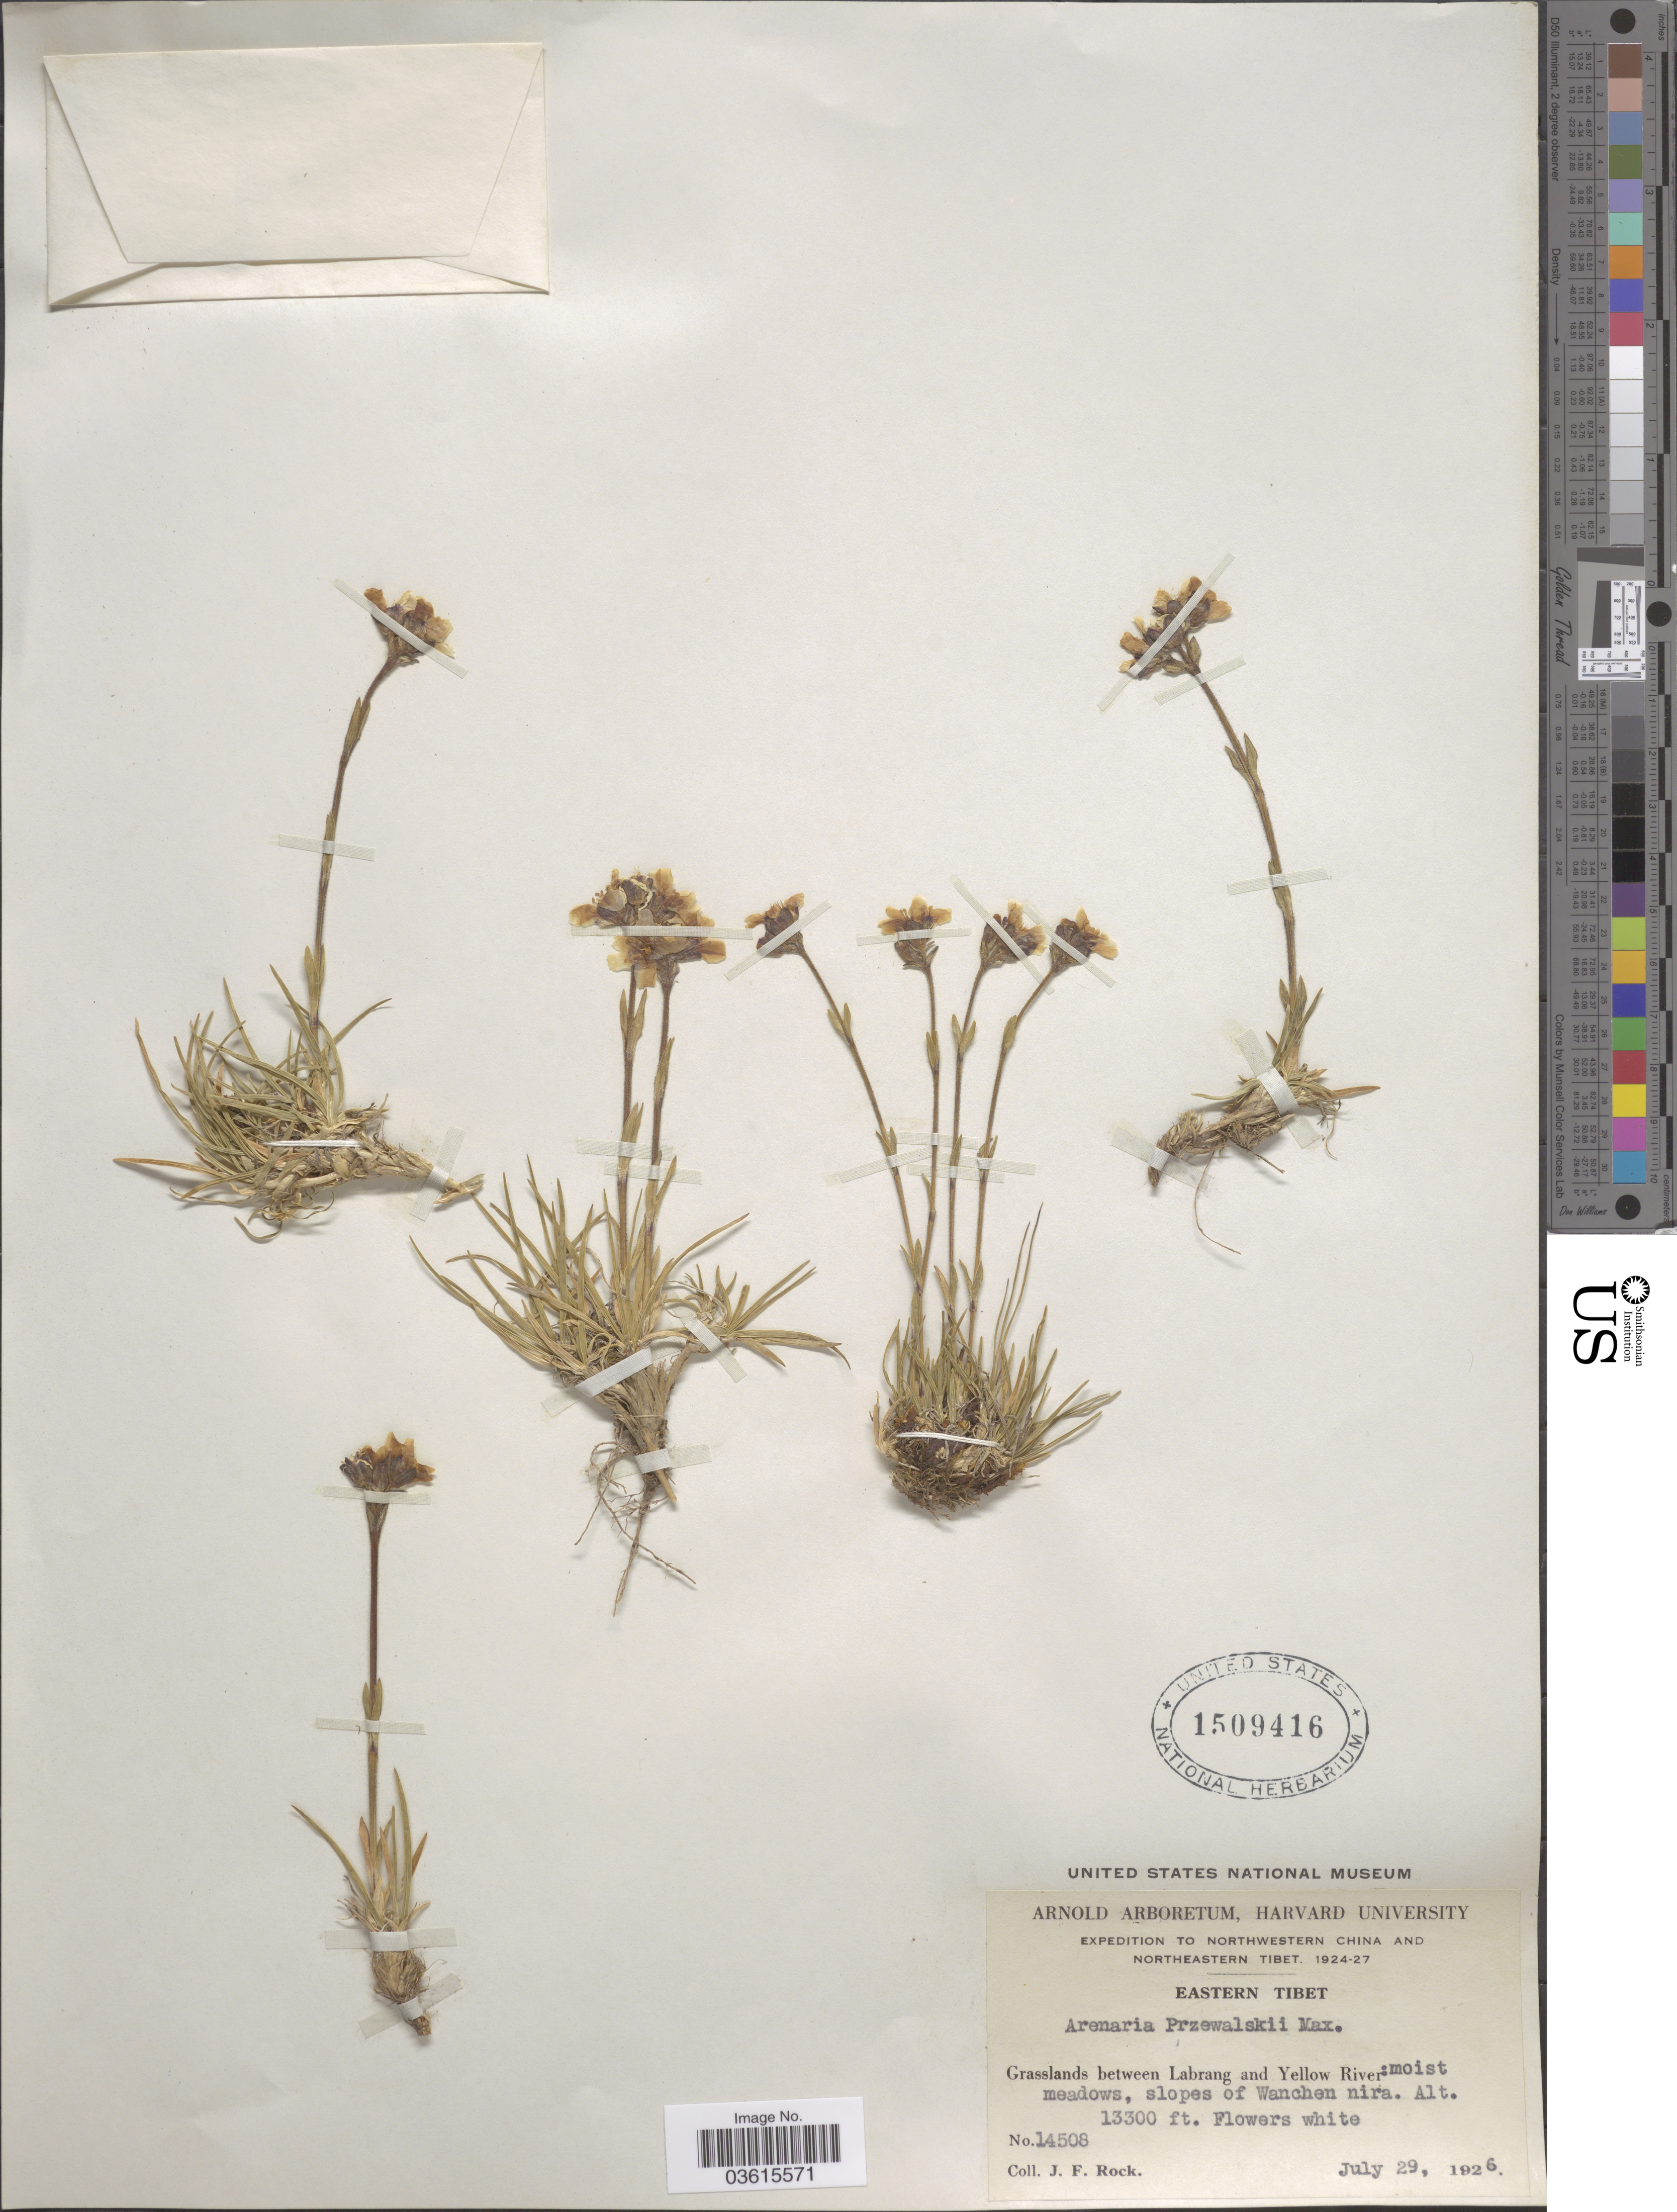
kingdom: Plantae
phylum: Tracheophyta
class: Magnoliopsida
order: Caryophyllales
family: Caryophyllaceae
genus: Arenaria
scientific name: Arenaria przewalskii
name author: Maxim.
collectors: J. Rock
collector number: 14508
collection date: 1926-07-29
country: China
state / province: Xizang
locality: Northwestern China and northeastern Tibet. Grasslands between Labrang and Yellow River: moist meadows, slopes of Wanchen nira.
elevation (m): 4054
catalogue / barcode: US 1509416